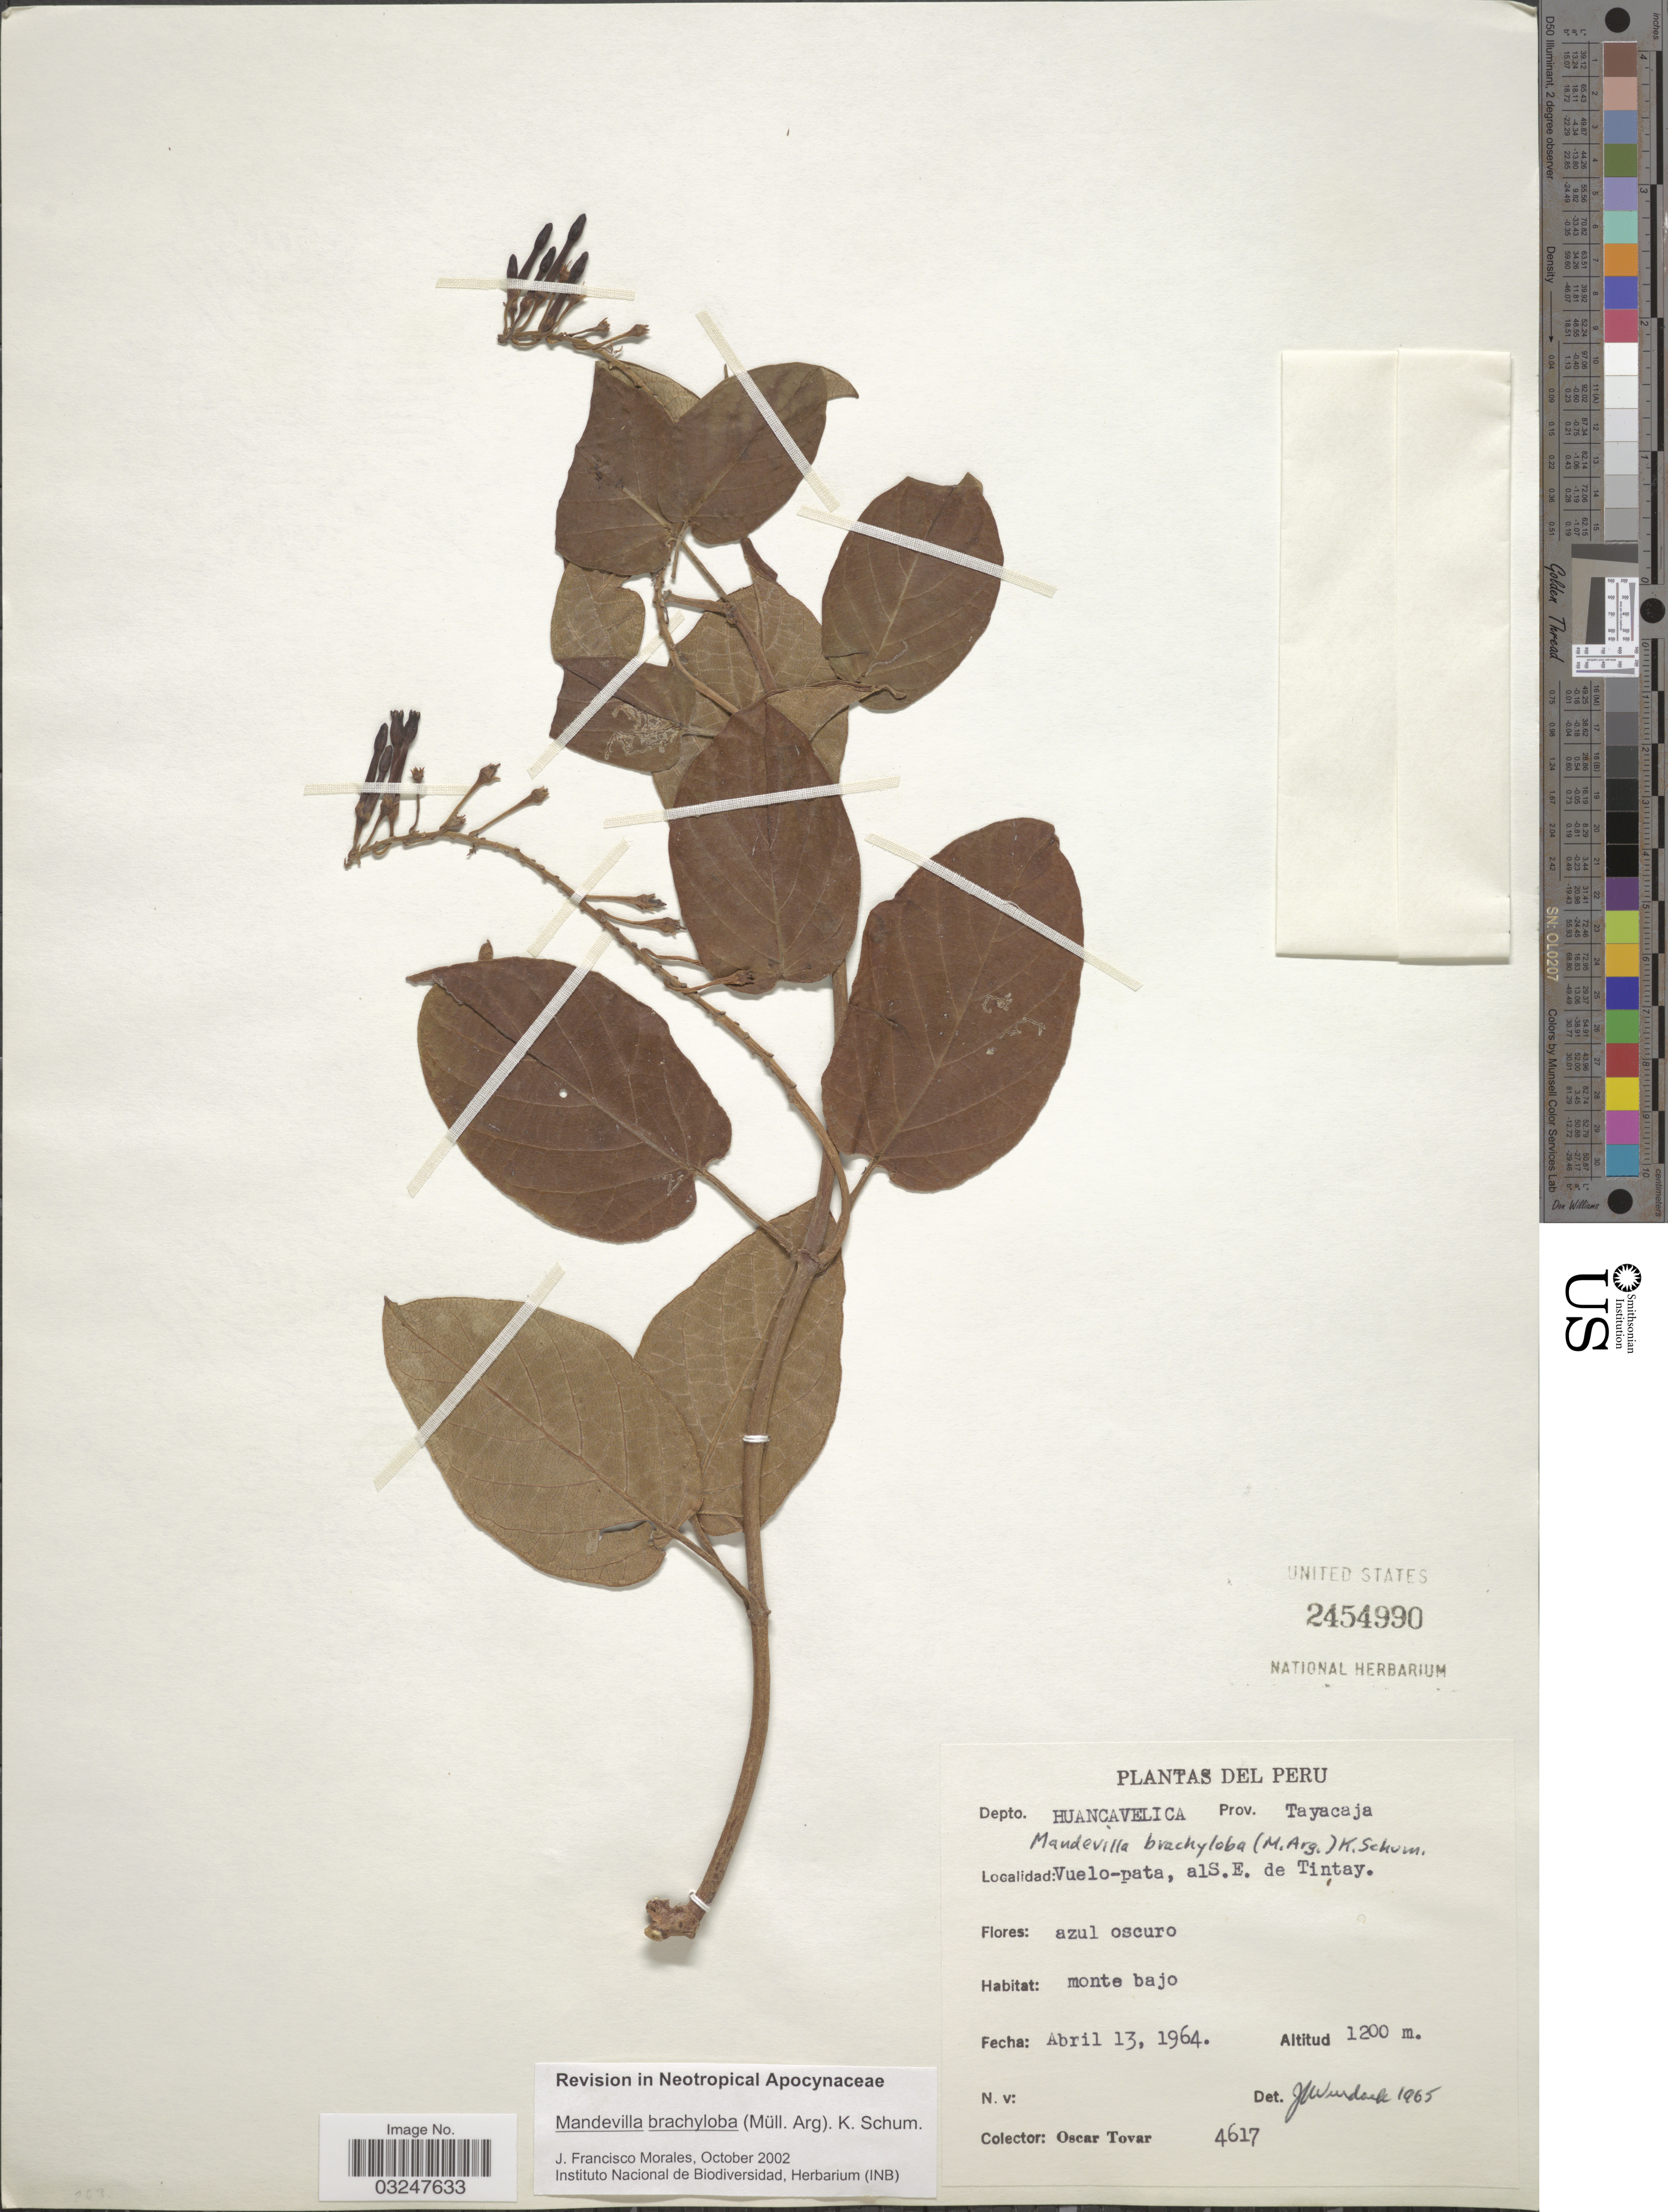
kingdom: Plantae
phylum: Tracheophyta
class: Magnoliopsida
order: Gentianales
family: Apocynaceae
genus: Mandevilla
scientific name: Mandevilla brachyloba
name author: K. Schum.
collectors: Ó. Tovar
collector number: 4617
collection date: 1964-04-13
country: Peru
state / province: Huancavelica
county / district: Tayacaja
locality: Depto. Huancavelica, Prov. Tayacaja, Vuelo-pata, al S.E. de Tintay.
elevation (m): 1200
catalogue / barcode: US 2454990